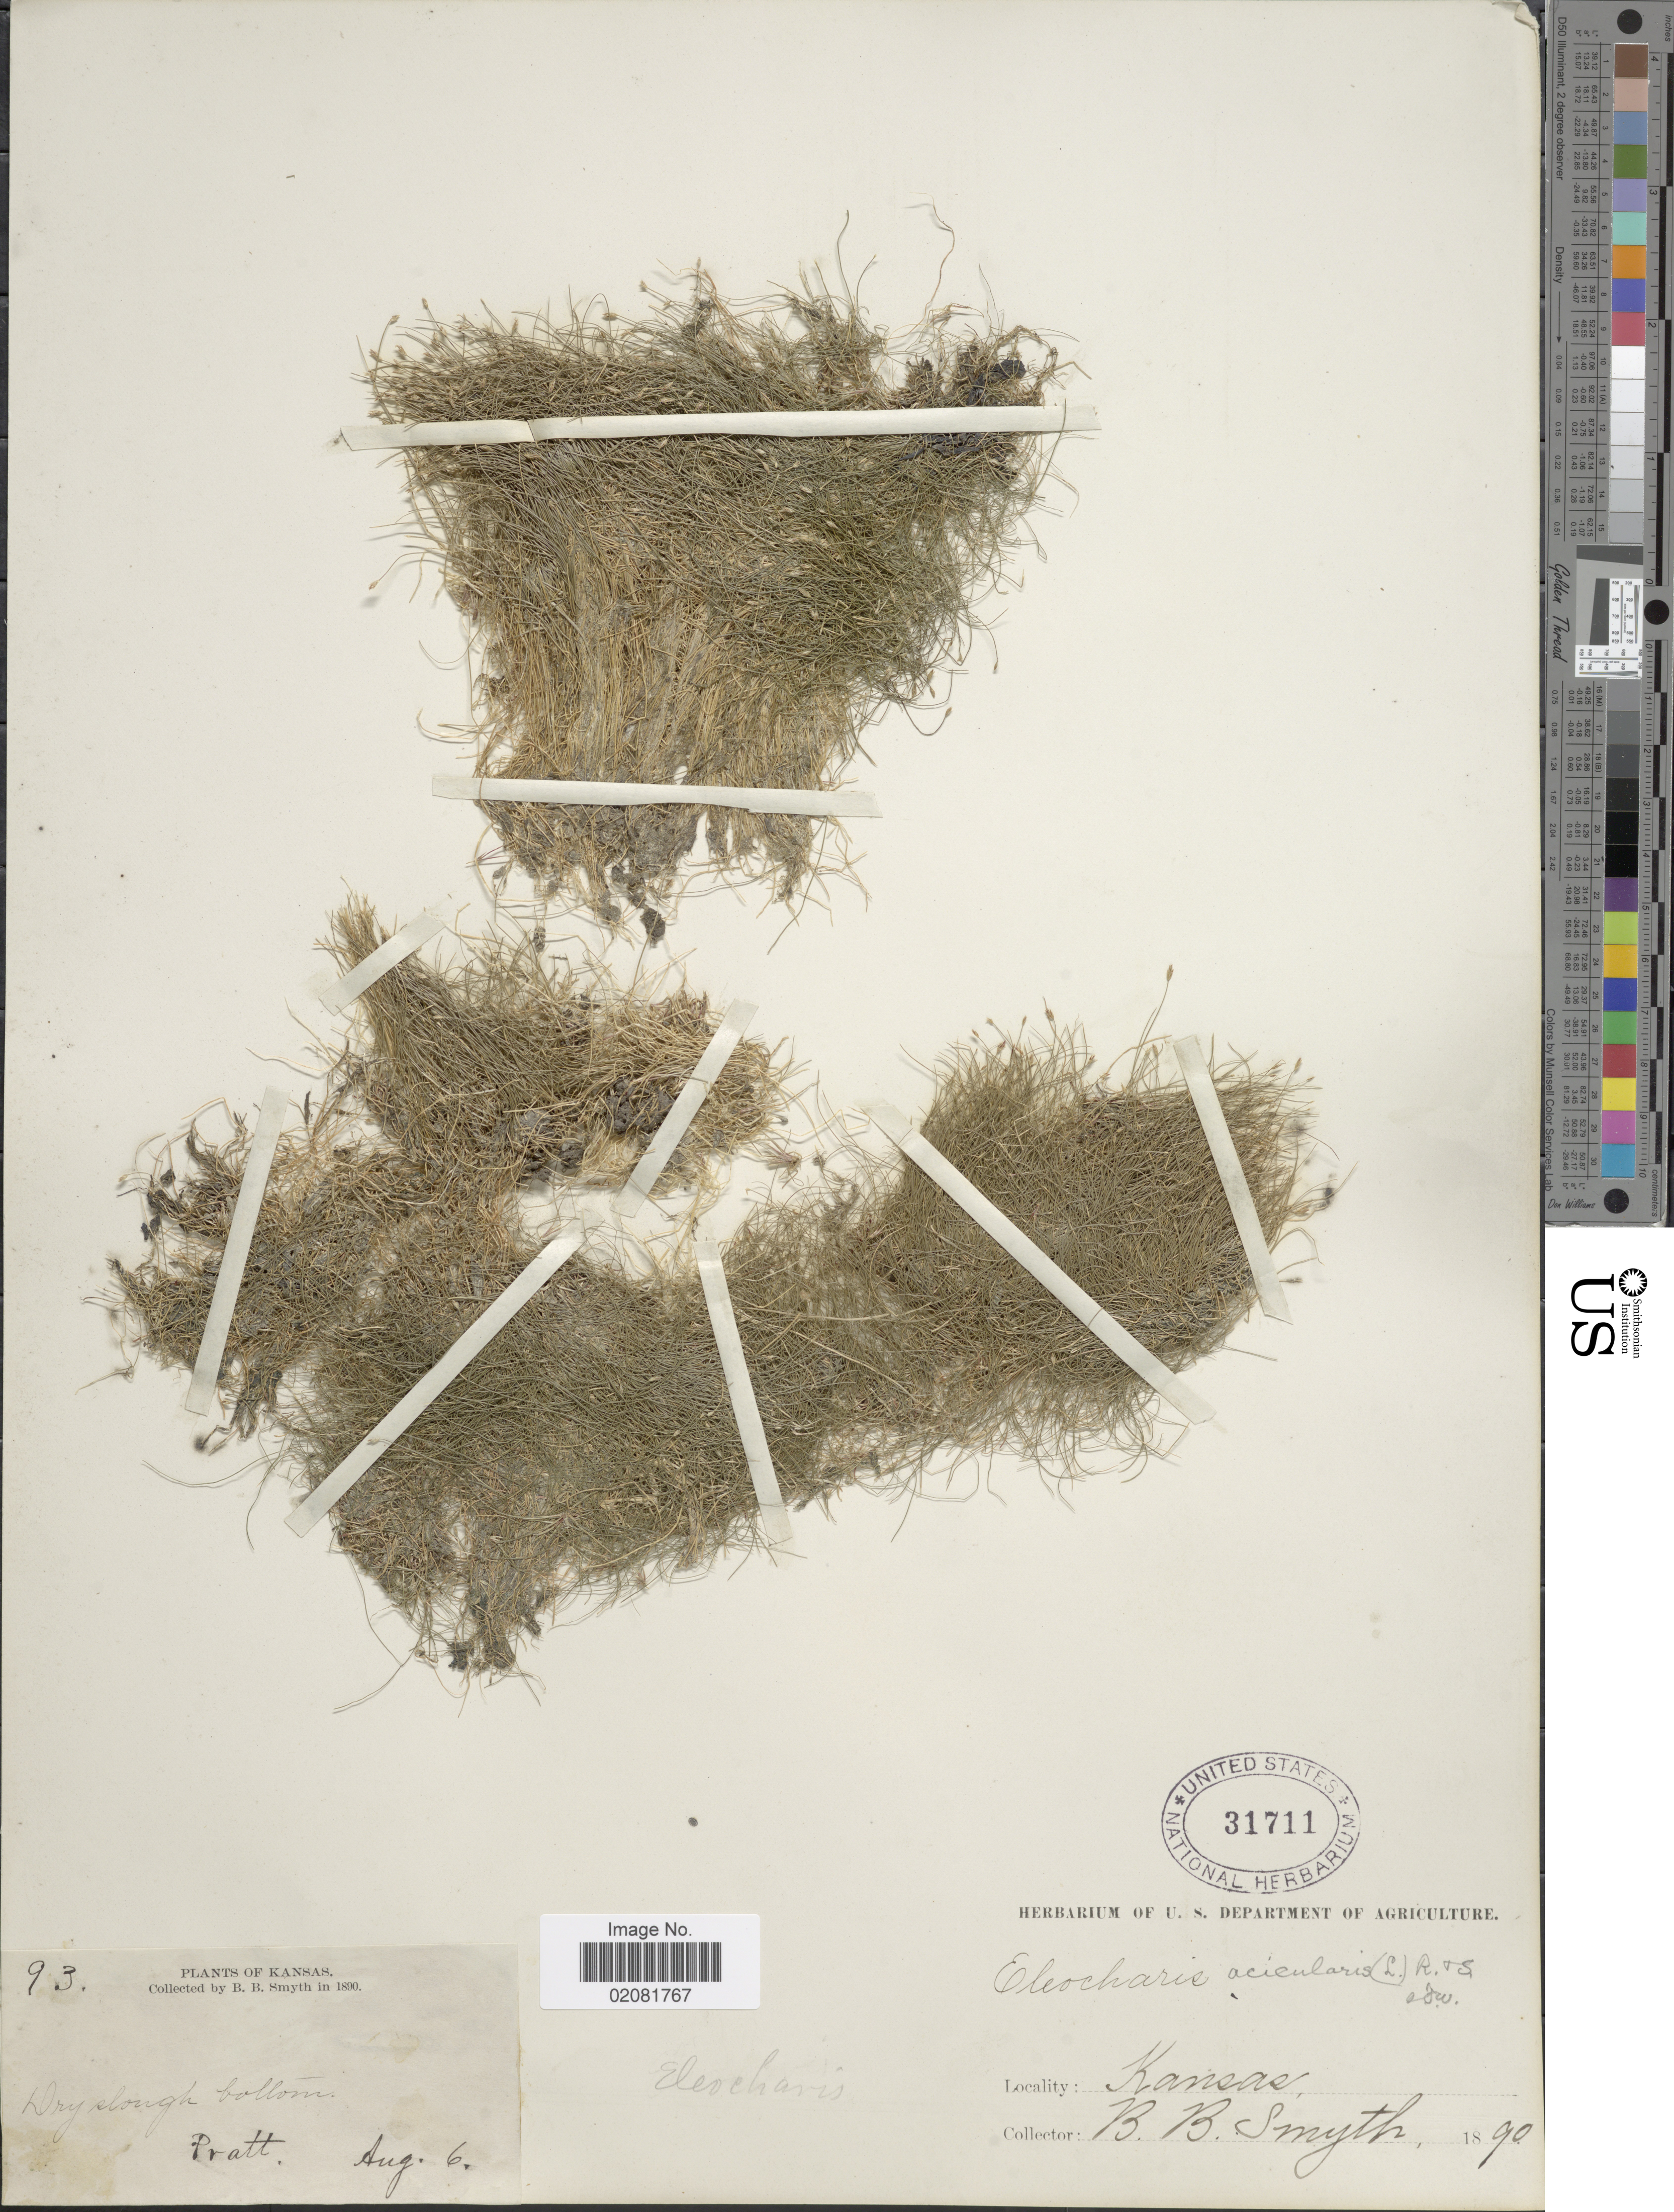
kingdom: Plantae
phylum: Tracheophyta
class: Liliopsida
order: Poales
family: Cyperaceae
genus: Eleocharis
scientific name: Eleocharis acicularis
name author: (L.) Roem. & Schult.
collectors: B. Smyth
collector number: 93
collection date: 1890-08-06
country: United States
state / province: Kansas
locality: Pratt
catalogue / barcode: US 31711